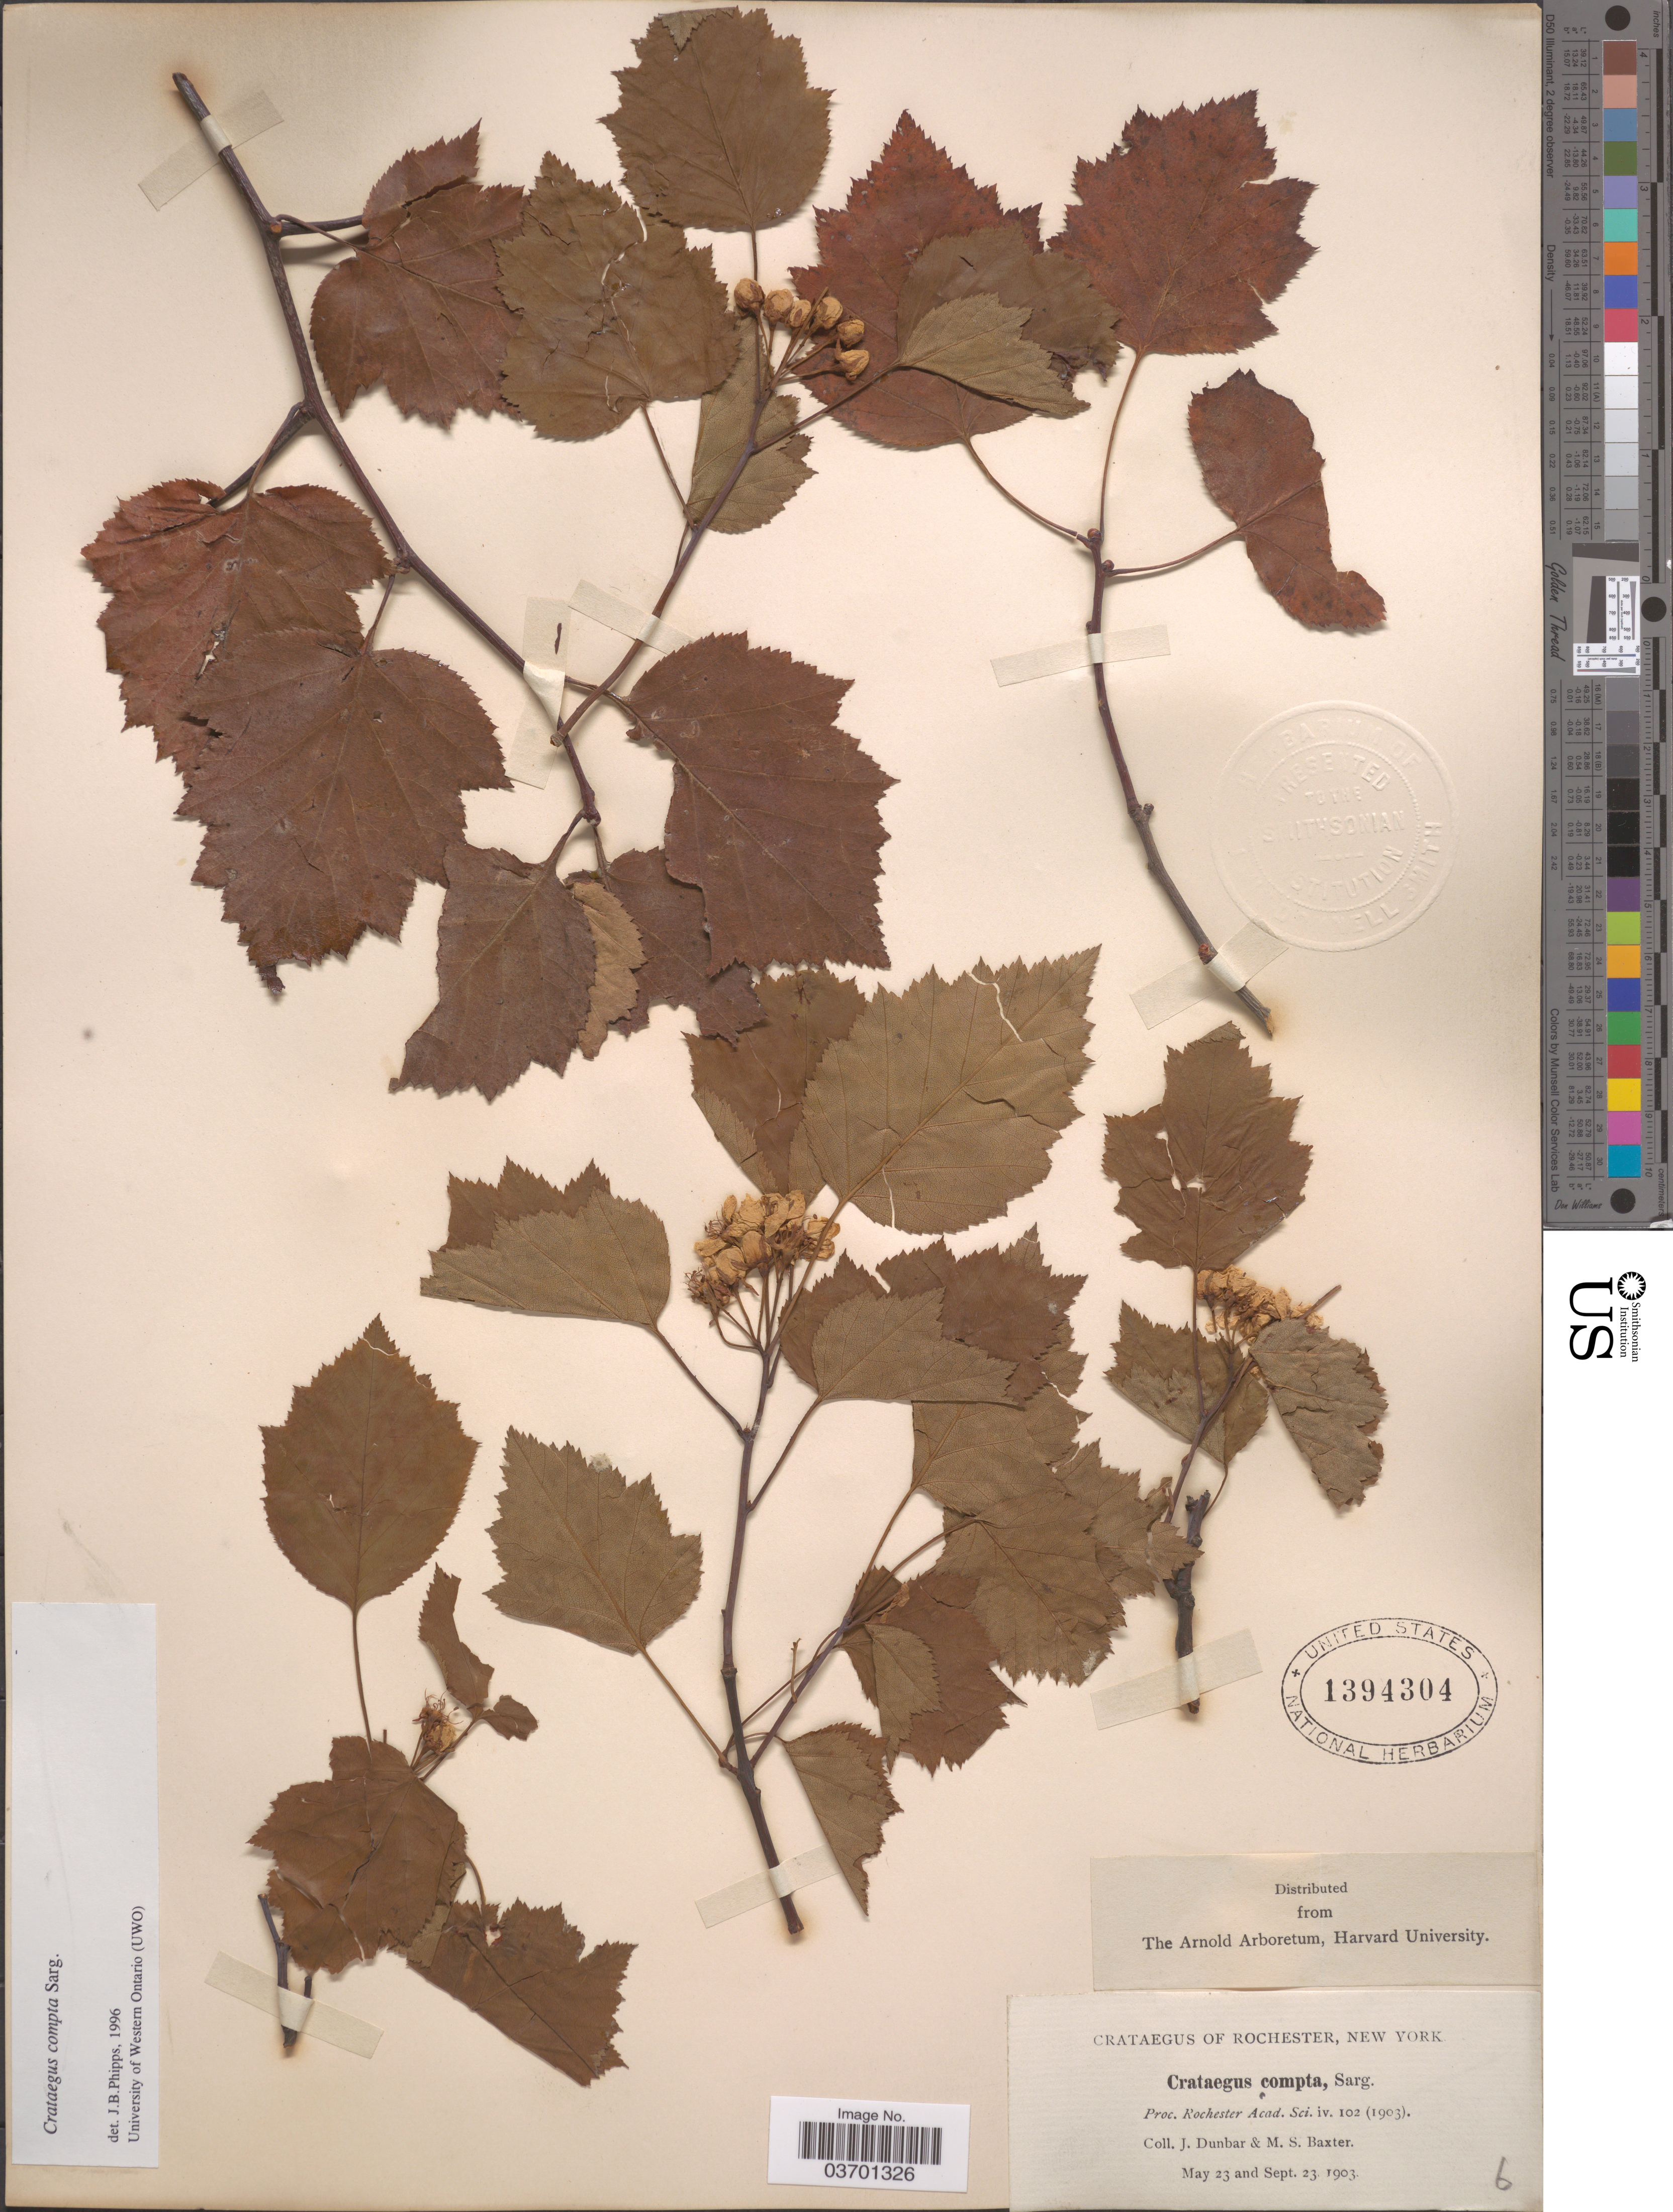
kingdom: Plantae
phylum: Tracheophyta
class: Magnoliopsida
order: Rosales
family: Rosaceae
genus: Crataegus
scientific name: Crataegus populnea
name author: Ashe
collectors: J. Dunbar & M. Baxter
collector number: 6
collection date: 1903-05-23/1903-09-23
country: United States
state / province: New York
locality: Rochester.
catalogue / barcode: US 1394304